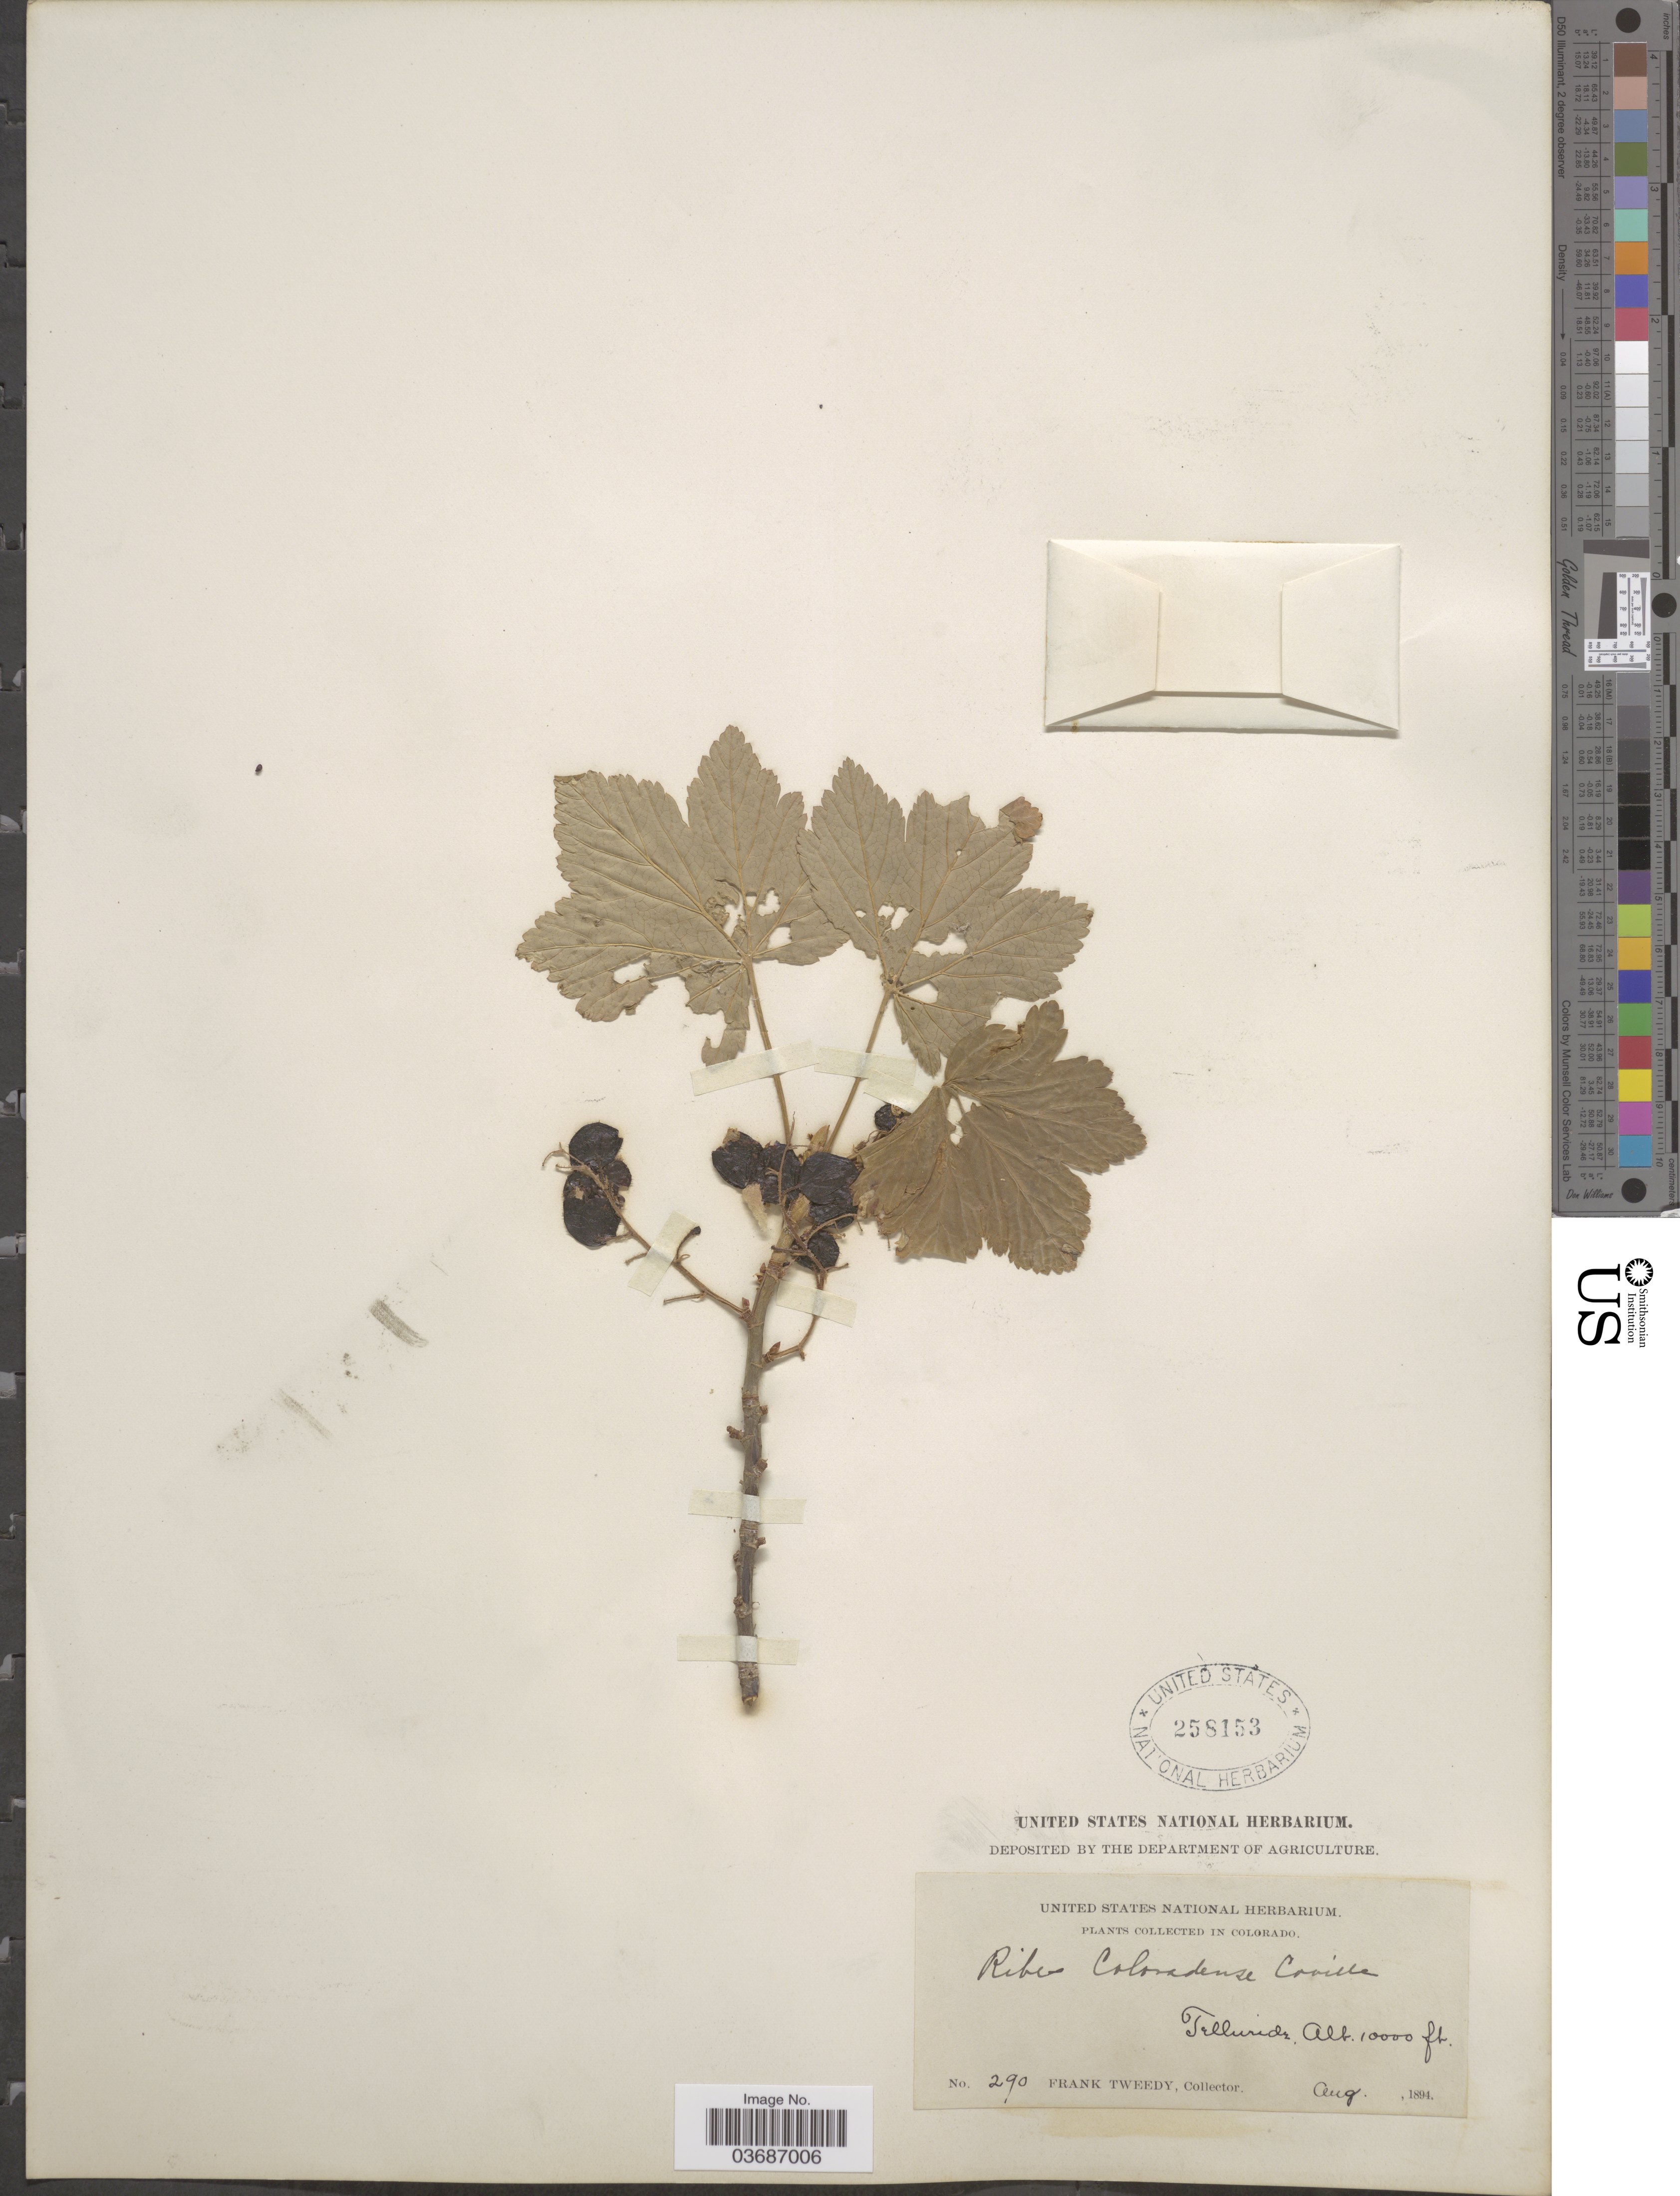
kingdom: Plantae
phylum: Tracheophyta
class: Magnoliopsida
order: Saxifragales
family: Grossulariaceae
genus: Ribes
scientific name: Ribes coloradense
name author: Coville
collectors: F. Tweedy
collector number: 290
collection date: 1894-08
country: United States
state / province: Colorado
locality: Telluride.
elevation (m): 3048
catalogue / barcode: US 258153